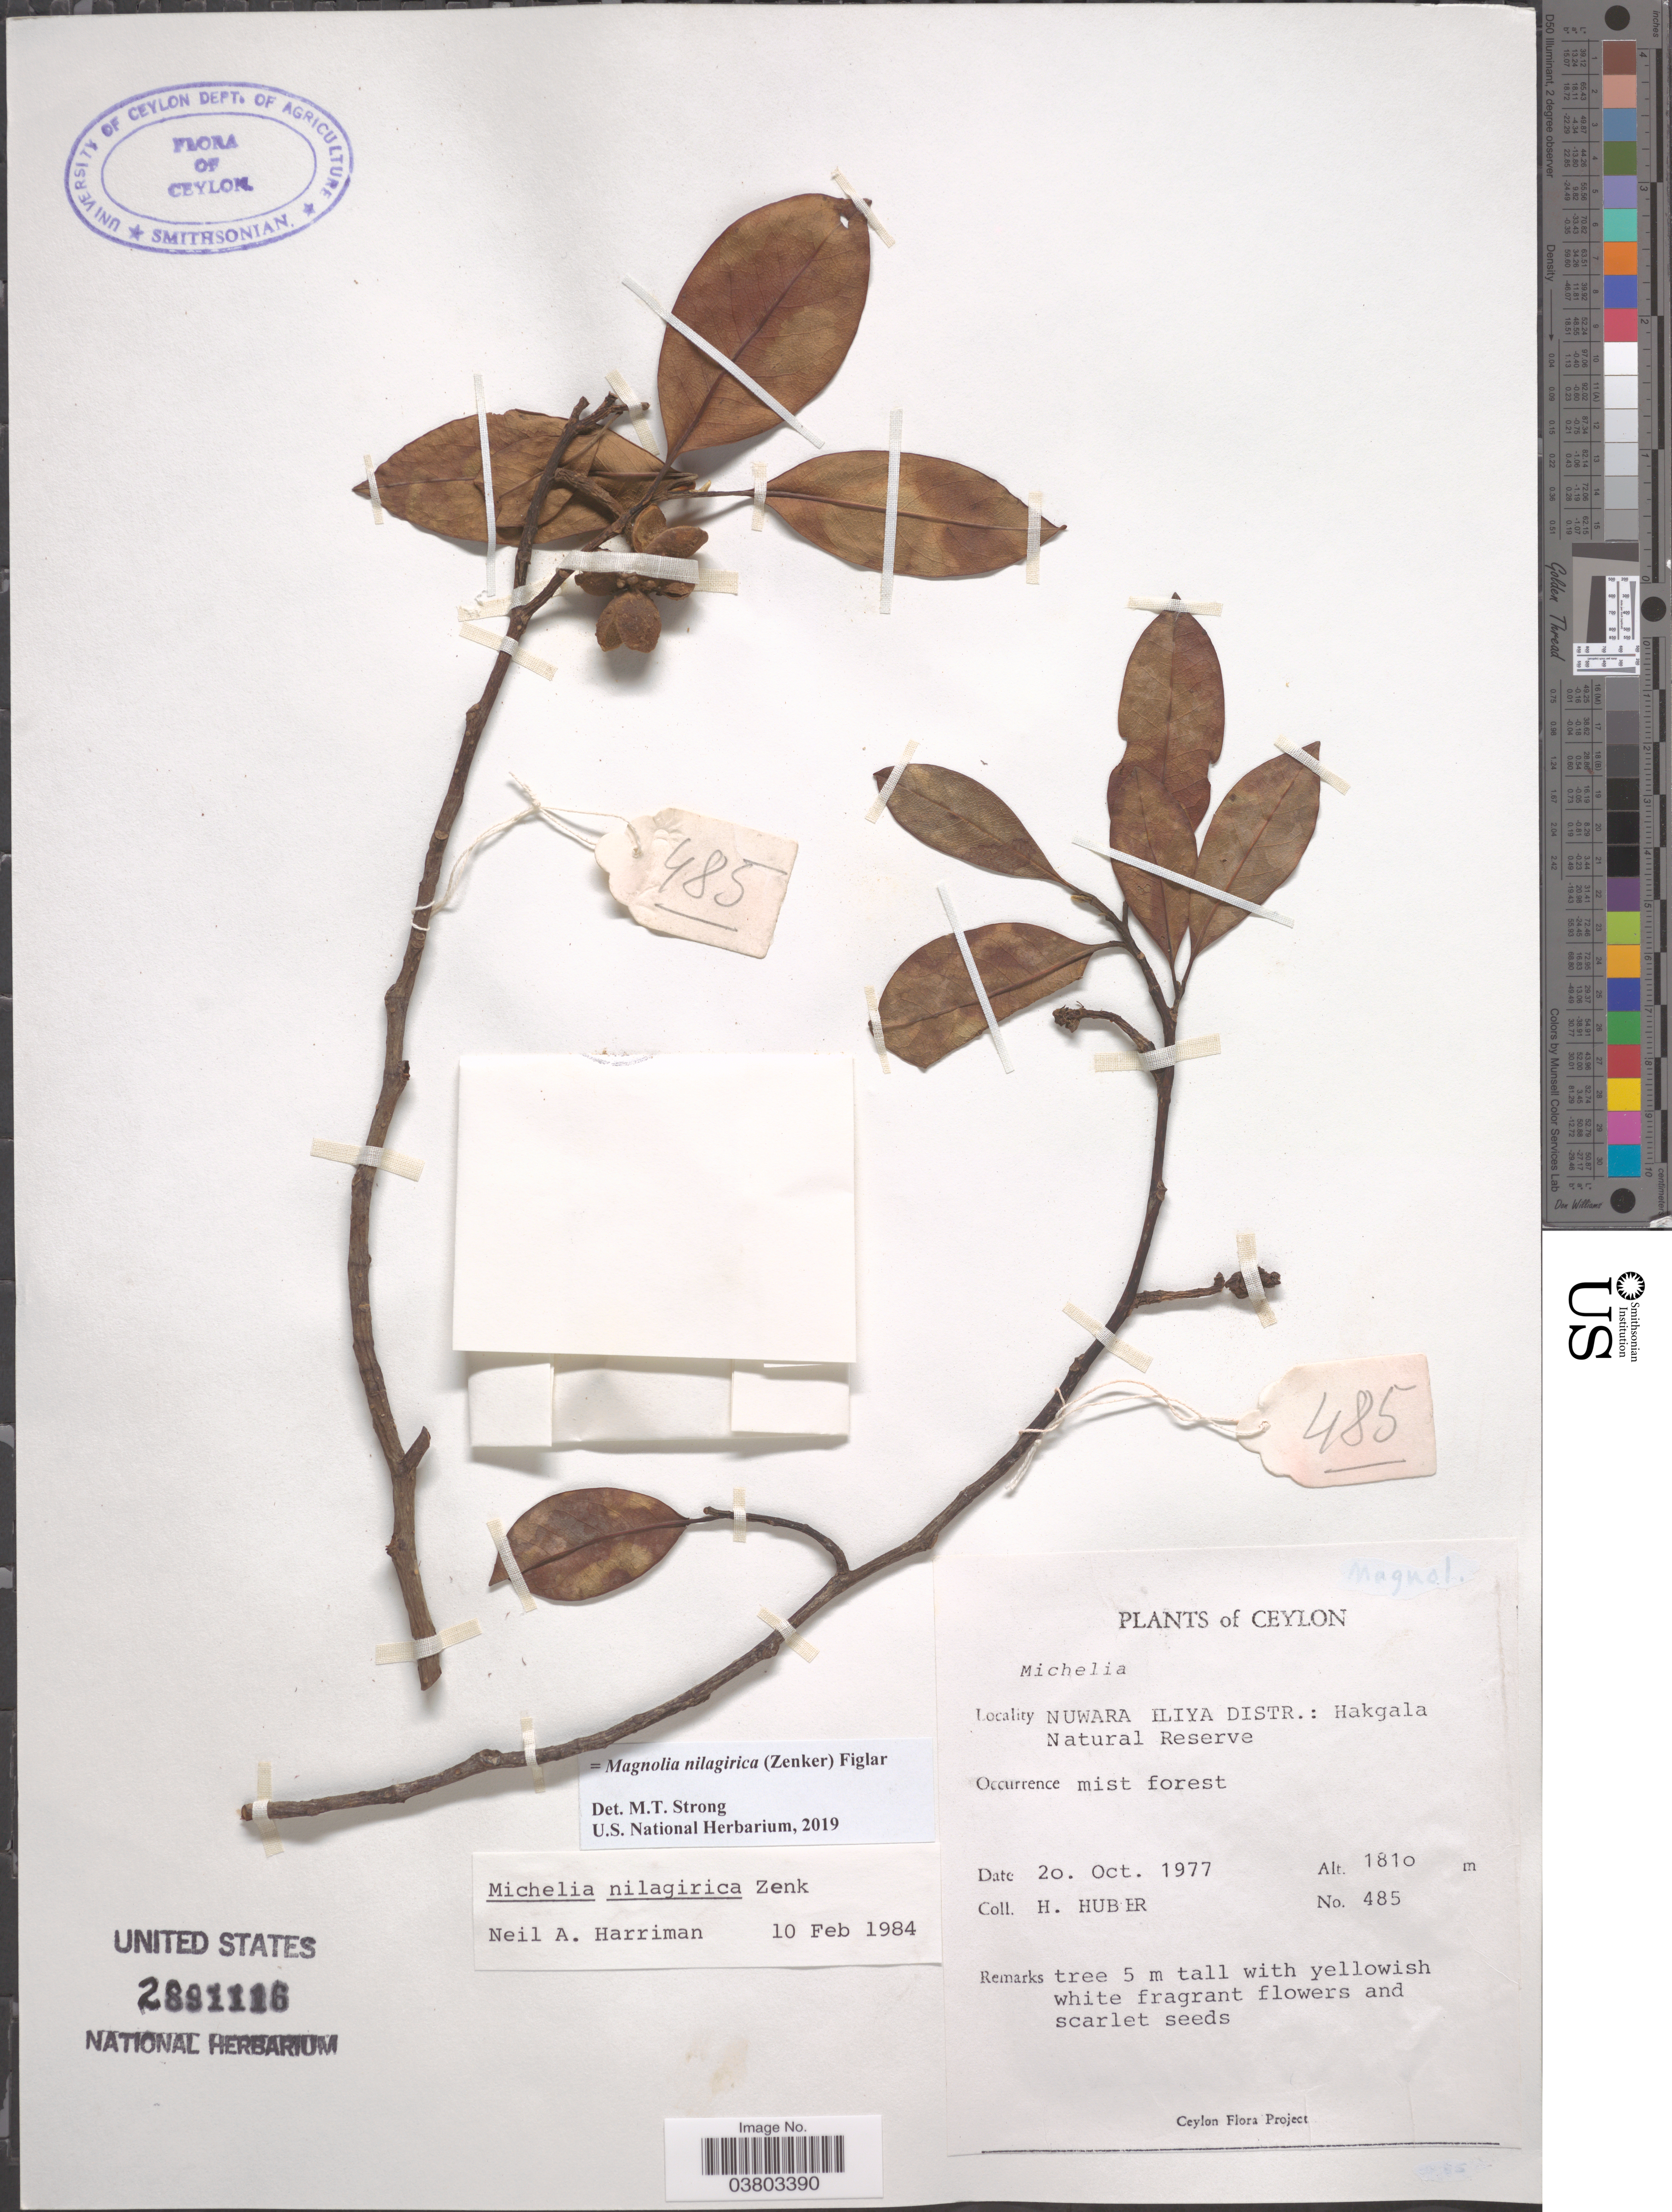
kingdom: Plantae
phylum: Tracheophyta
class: Magnoliopsida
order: Magnoliales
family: Magnoliaceae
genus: Magnolia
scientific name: Magnolia nilagirica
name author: (Zenker) Figlar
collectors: H. Huber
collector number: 485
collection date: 1977-10-20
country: Sri Lanka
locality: Ceylon. Nuwara Eliya Distr.: Hakgala Natural Reserve.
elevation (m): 1810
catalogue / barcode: US 2891116